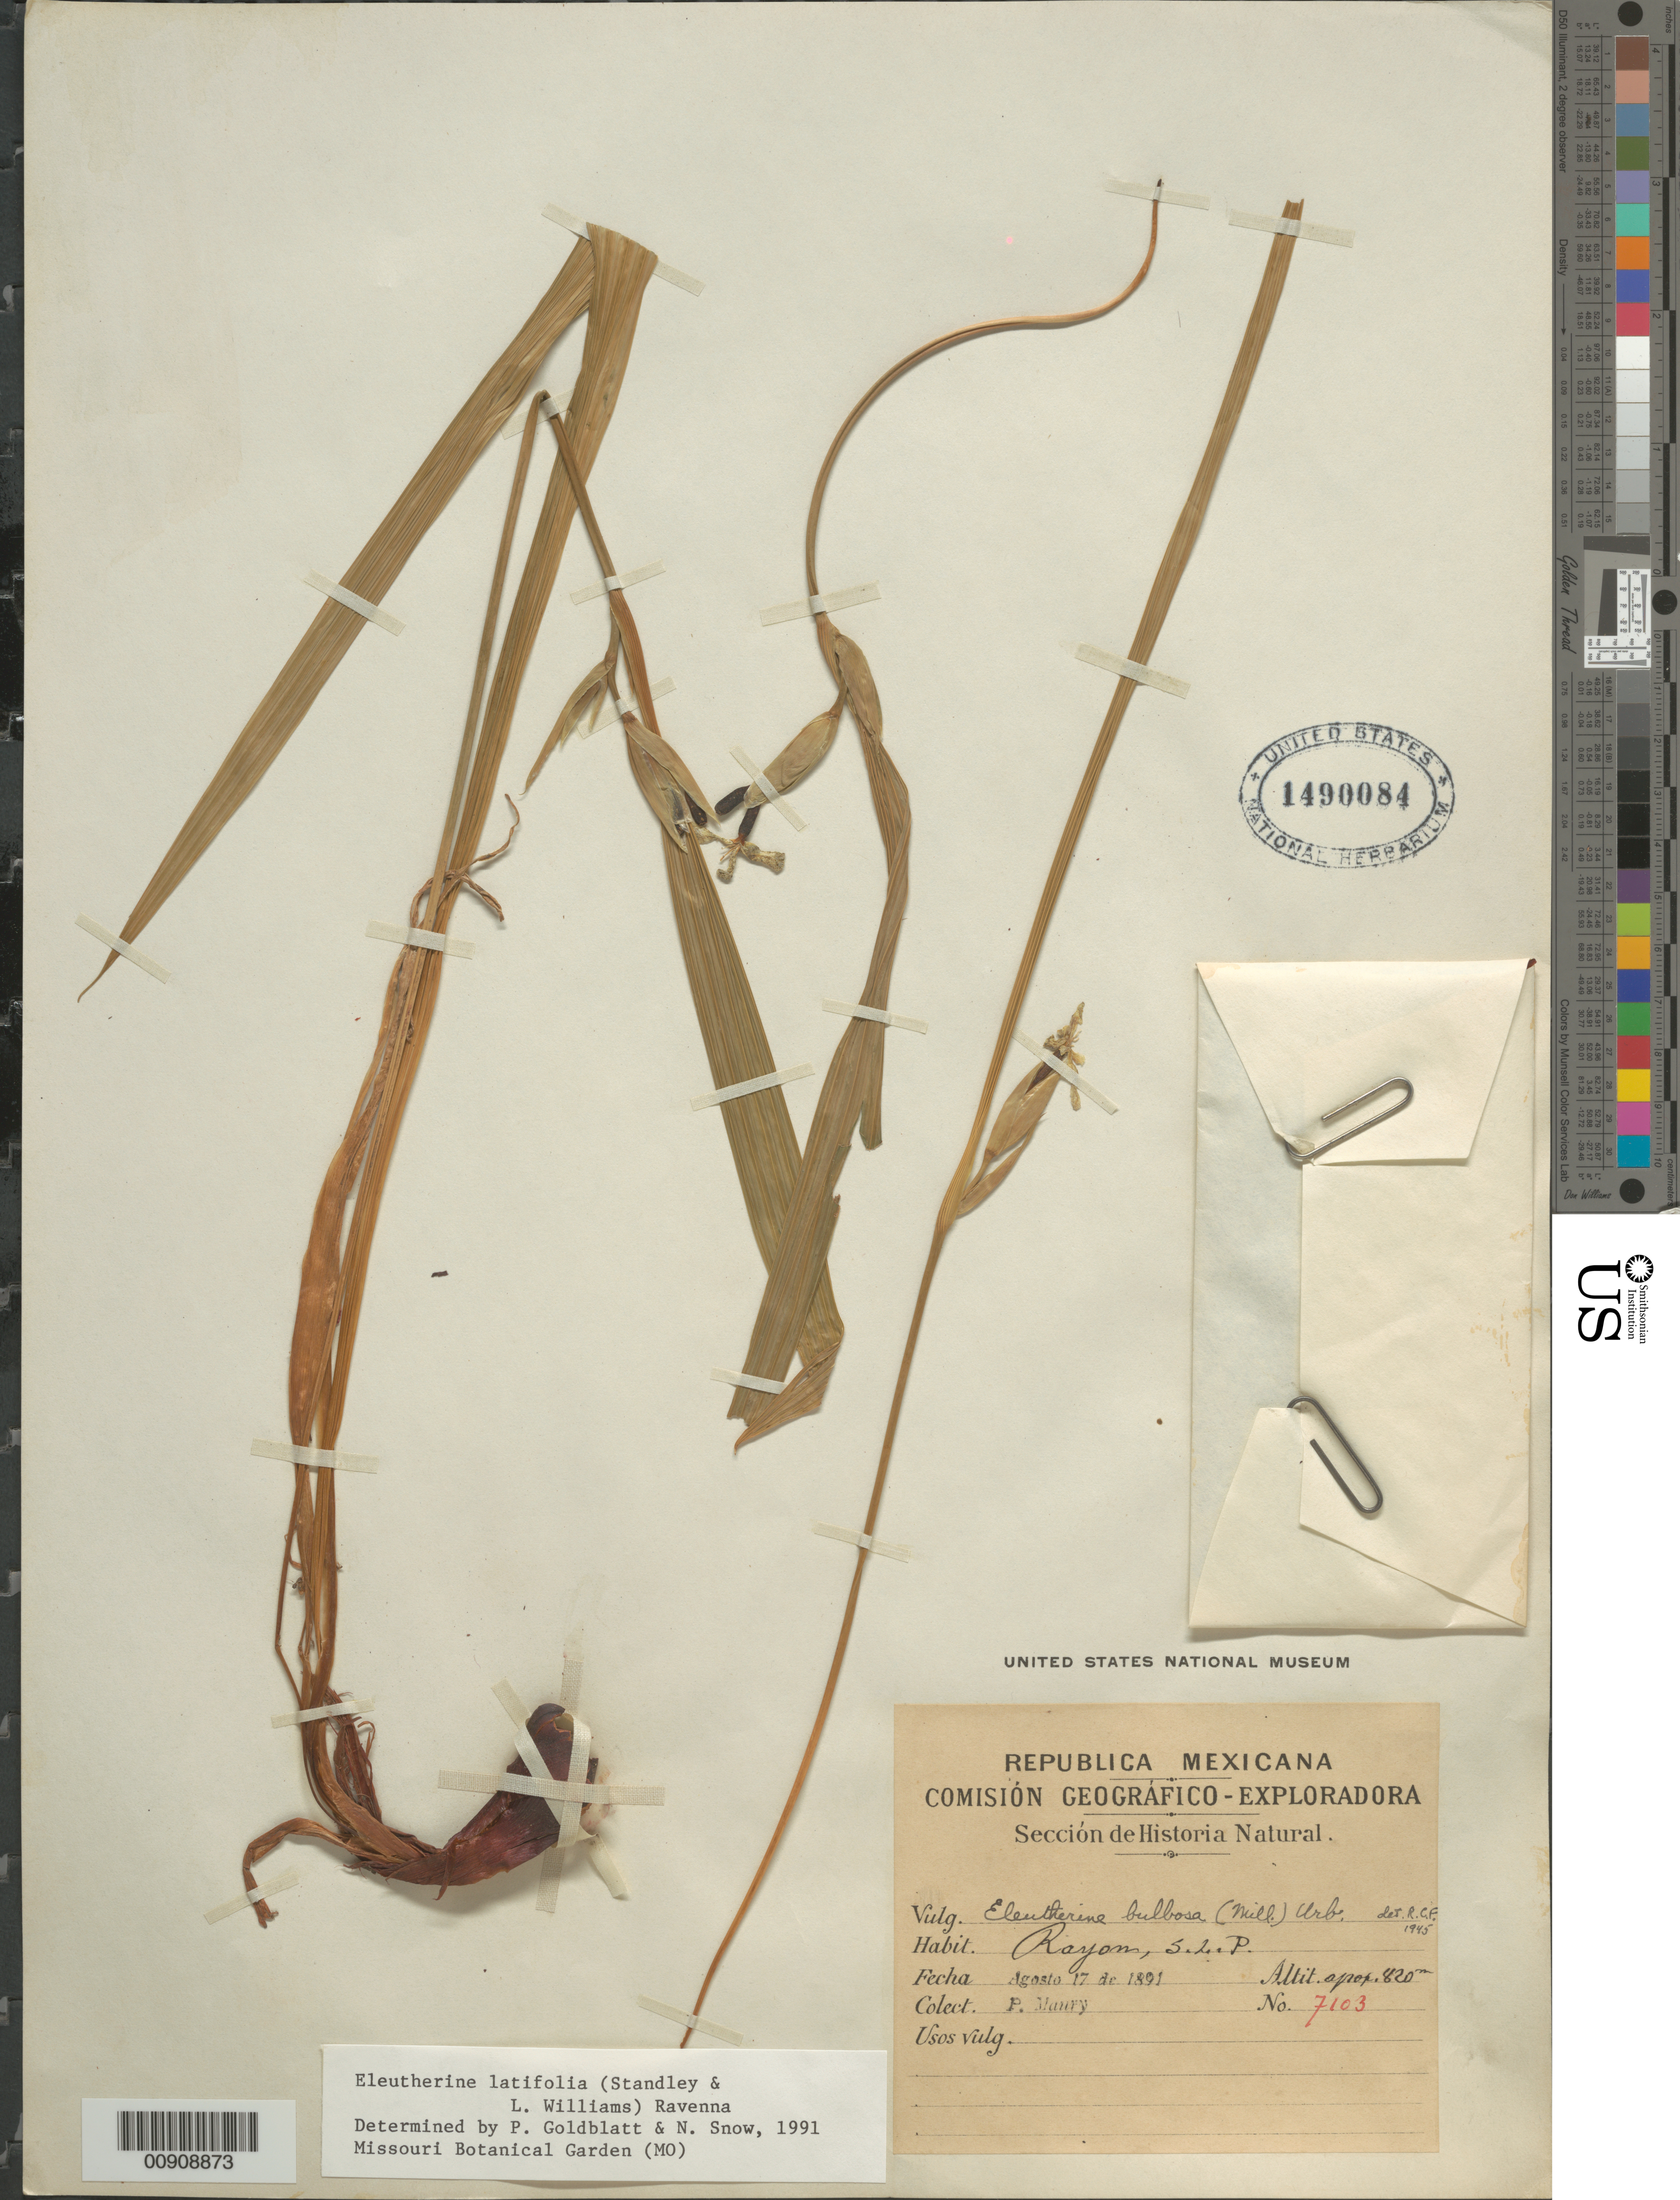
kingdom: Plantae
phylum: Tracheophyta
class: Liliopsida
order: Asparagales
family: Iridaceae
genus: Eleutherine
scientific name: Eleutherine latifolia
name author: (Standl. & L.O. Williams) Ravenna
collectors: P. J. Maury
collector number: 7103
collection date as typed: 17 Aug 1891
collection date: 1891-08-17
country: Mexico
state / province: San Luis Potosí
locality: Rayon, S.L.P.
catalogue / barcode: US 1490084